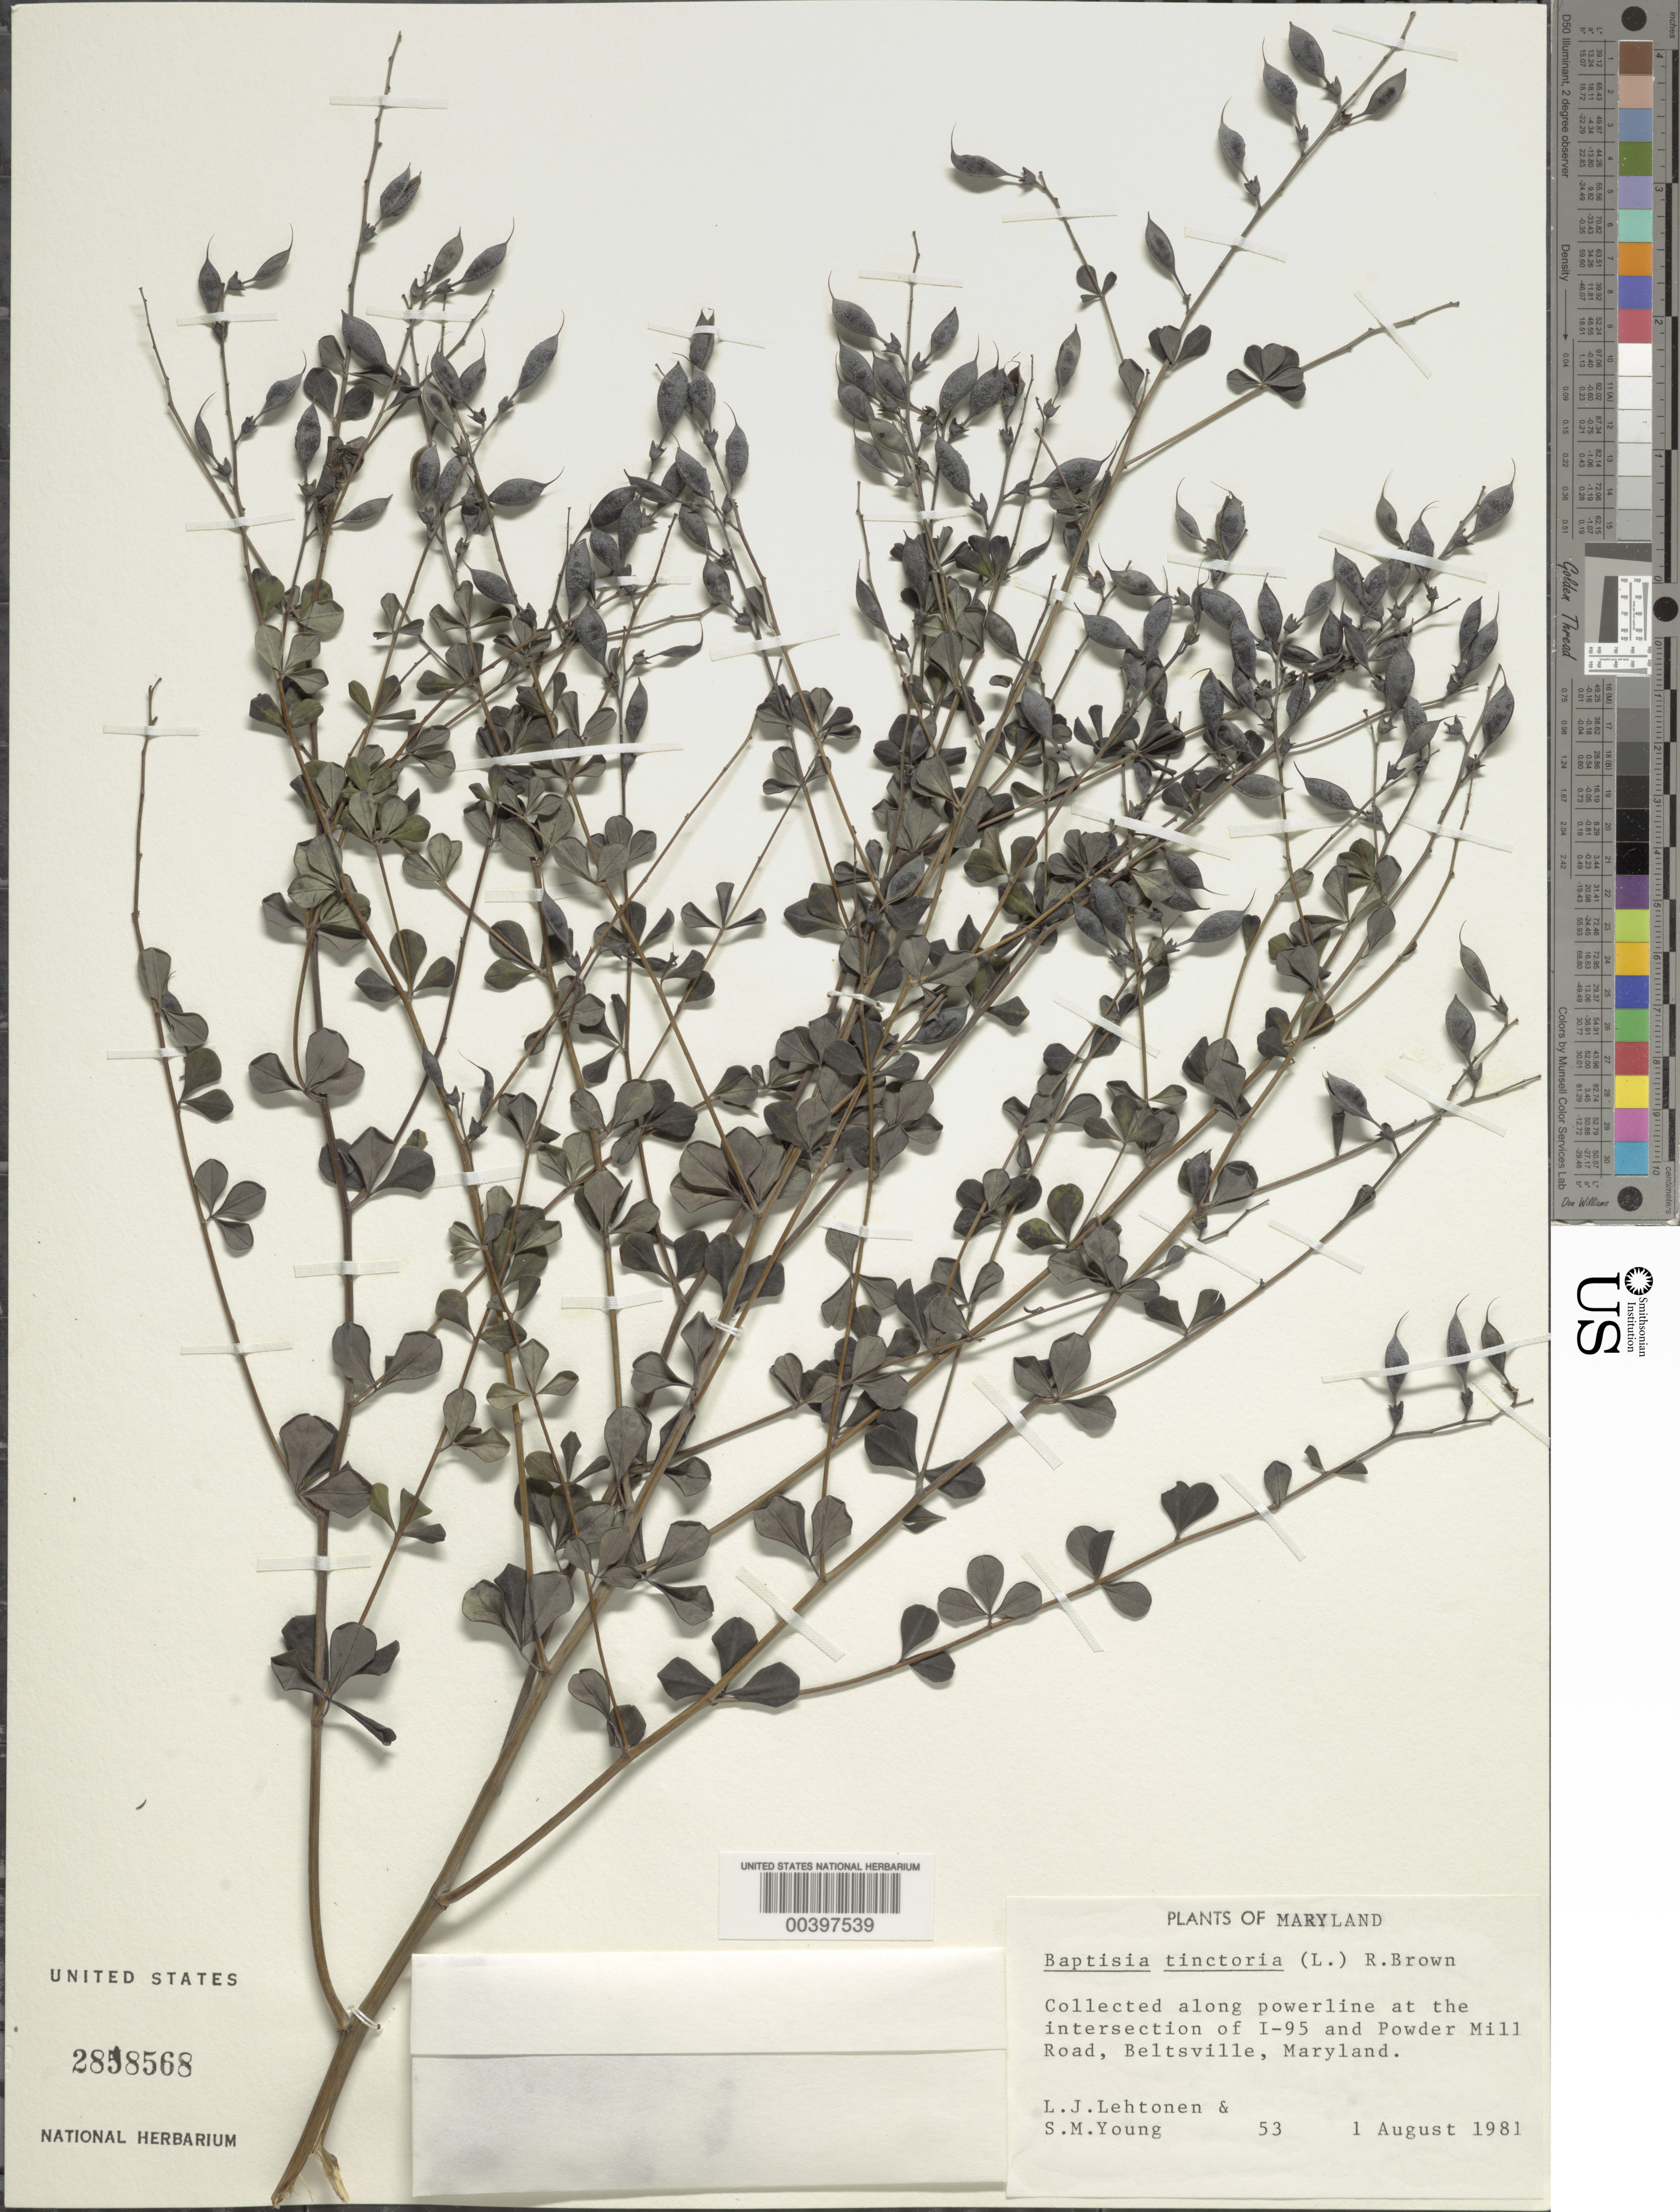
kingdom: Plantae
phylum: Tracheophyta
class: Magnoliopsida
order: Fabales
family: Fabaceae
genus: Baptisia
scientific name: Baptisia tinctoria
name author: (L.) R. Br.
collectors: L. Lehtonen & S. Young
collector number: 53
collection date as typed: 01 Aug 1981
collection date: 1981-08-01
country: United States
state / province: Maryland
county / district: Montgomery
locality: Powerline, I-95 and Powder Mill Road, Beltsville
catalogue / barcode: US 2858568